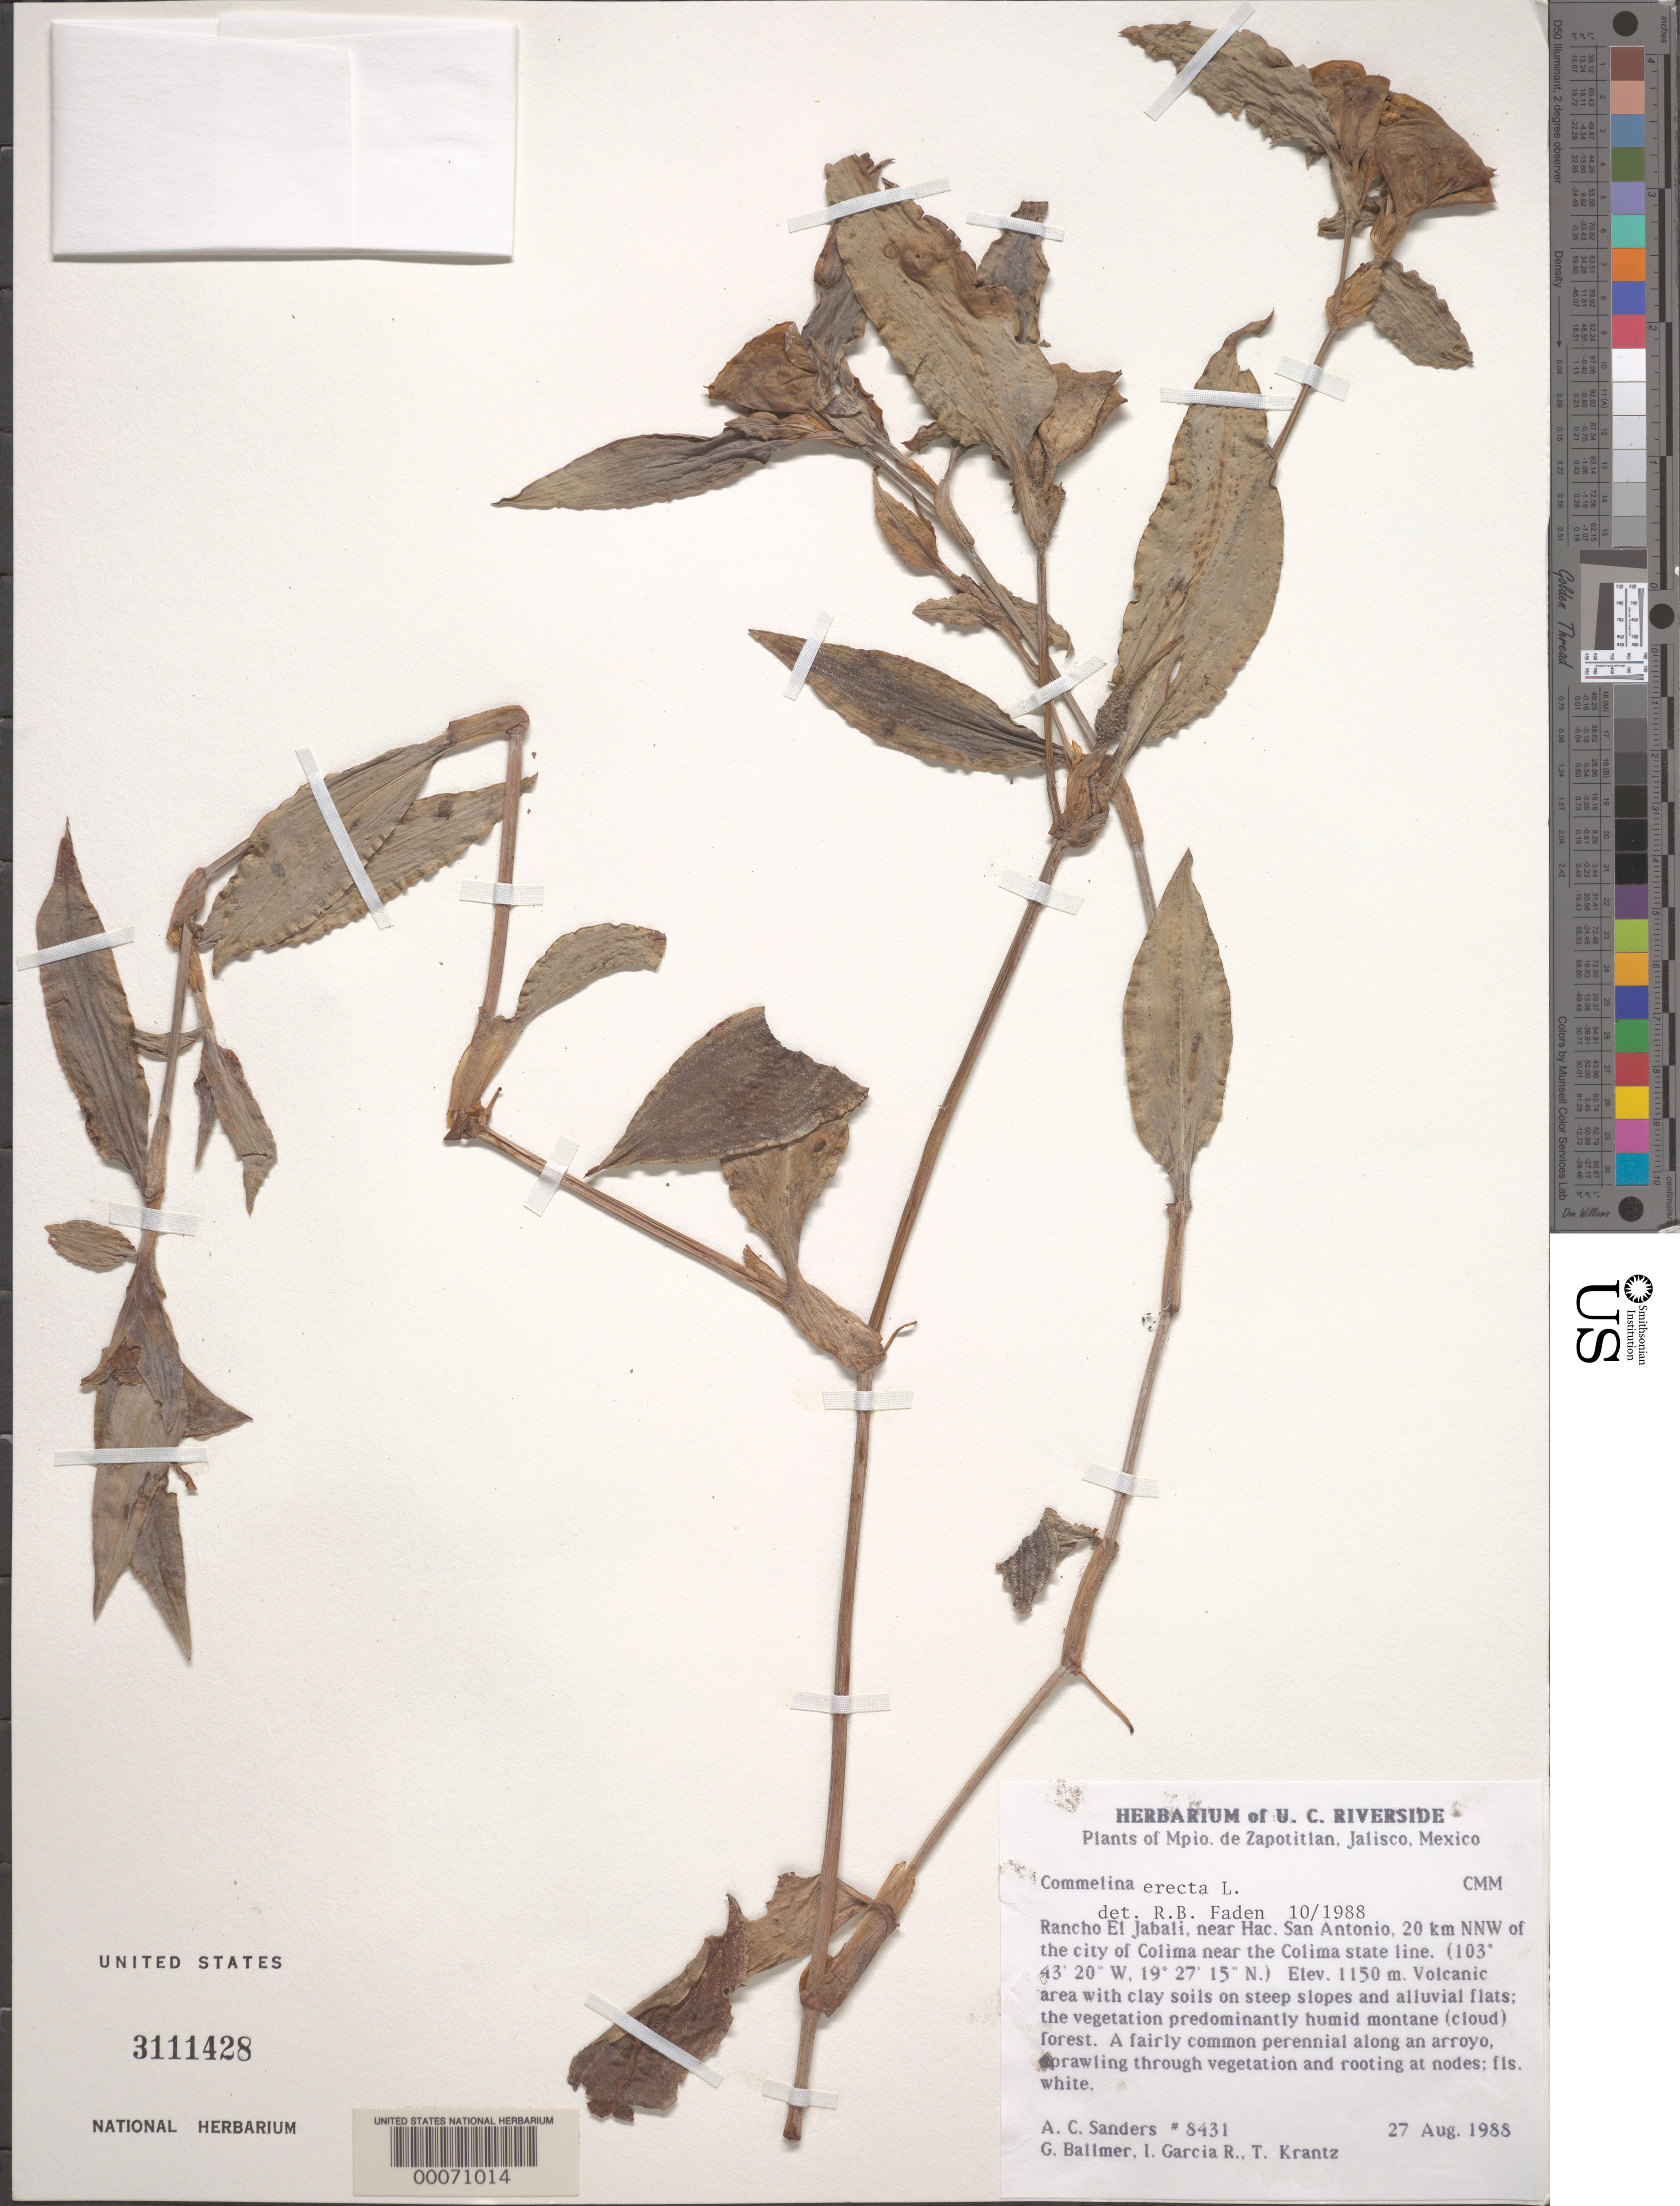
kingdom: Plantae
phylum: Tracheophyta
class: Liliopsida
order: Commelinales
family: Commelinaceae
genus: Commelina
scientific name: Commelina erecta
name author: L.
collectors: A. Sanders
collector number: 8431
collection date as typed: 27 Aug 1988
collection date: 1988-08-27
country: Mexico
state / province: Jalisco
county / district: Zapotitlán de Vadillo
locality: Zapotitlan Mun., Rancho El Jabali, near Hac. San Antonio 20 km NNW of city of Colima near Colima state line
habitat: Volcanic area with clay soils on steep slopes and alluvial flats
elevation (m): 1150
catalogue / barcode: US 3111428